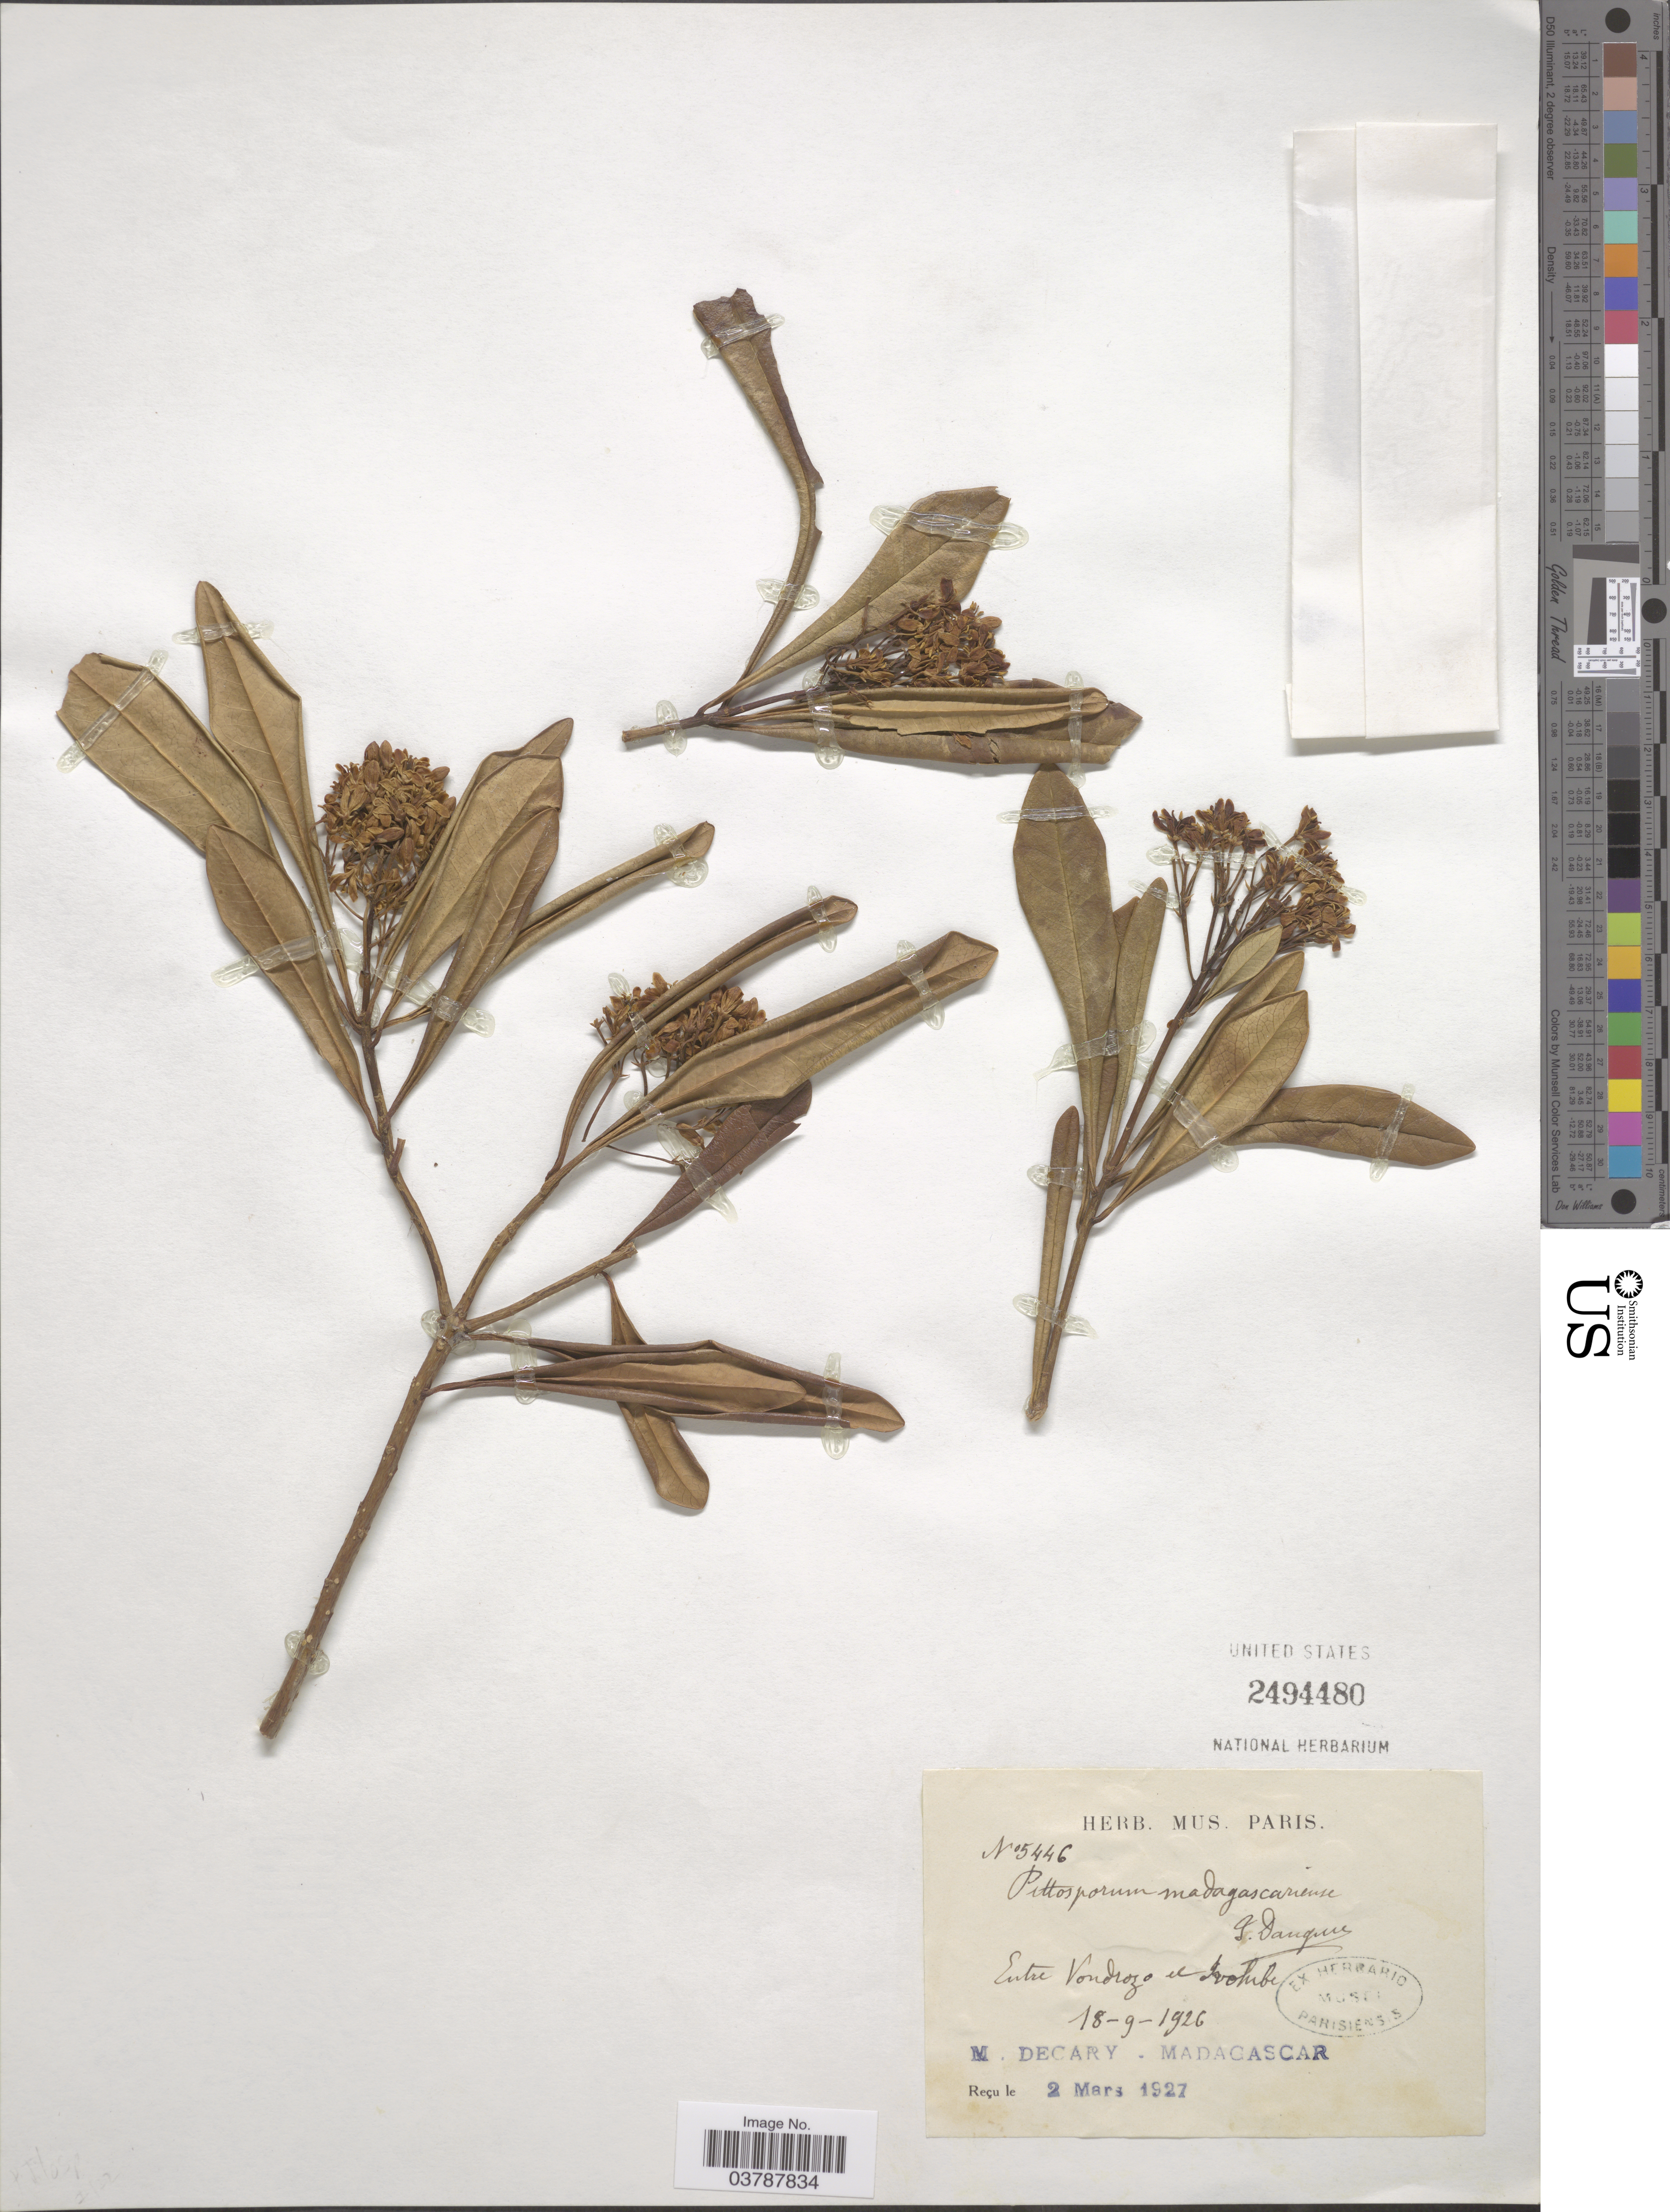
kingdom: Plantae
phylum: Tracheophyta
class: Magnoliopsida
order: Apiales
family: Pittosporaceae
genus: Pittosporum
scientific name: Pittosporum madagascariense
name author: Danguy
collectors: R. Decary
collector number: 5446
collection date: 1926-09-18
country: Madagascar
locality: Entre Vondrozo u* Frolube*.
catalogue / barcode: US 2494480